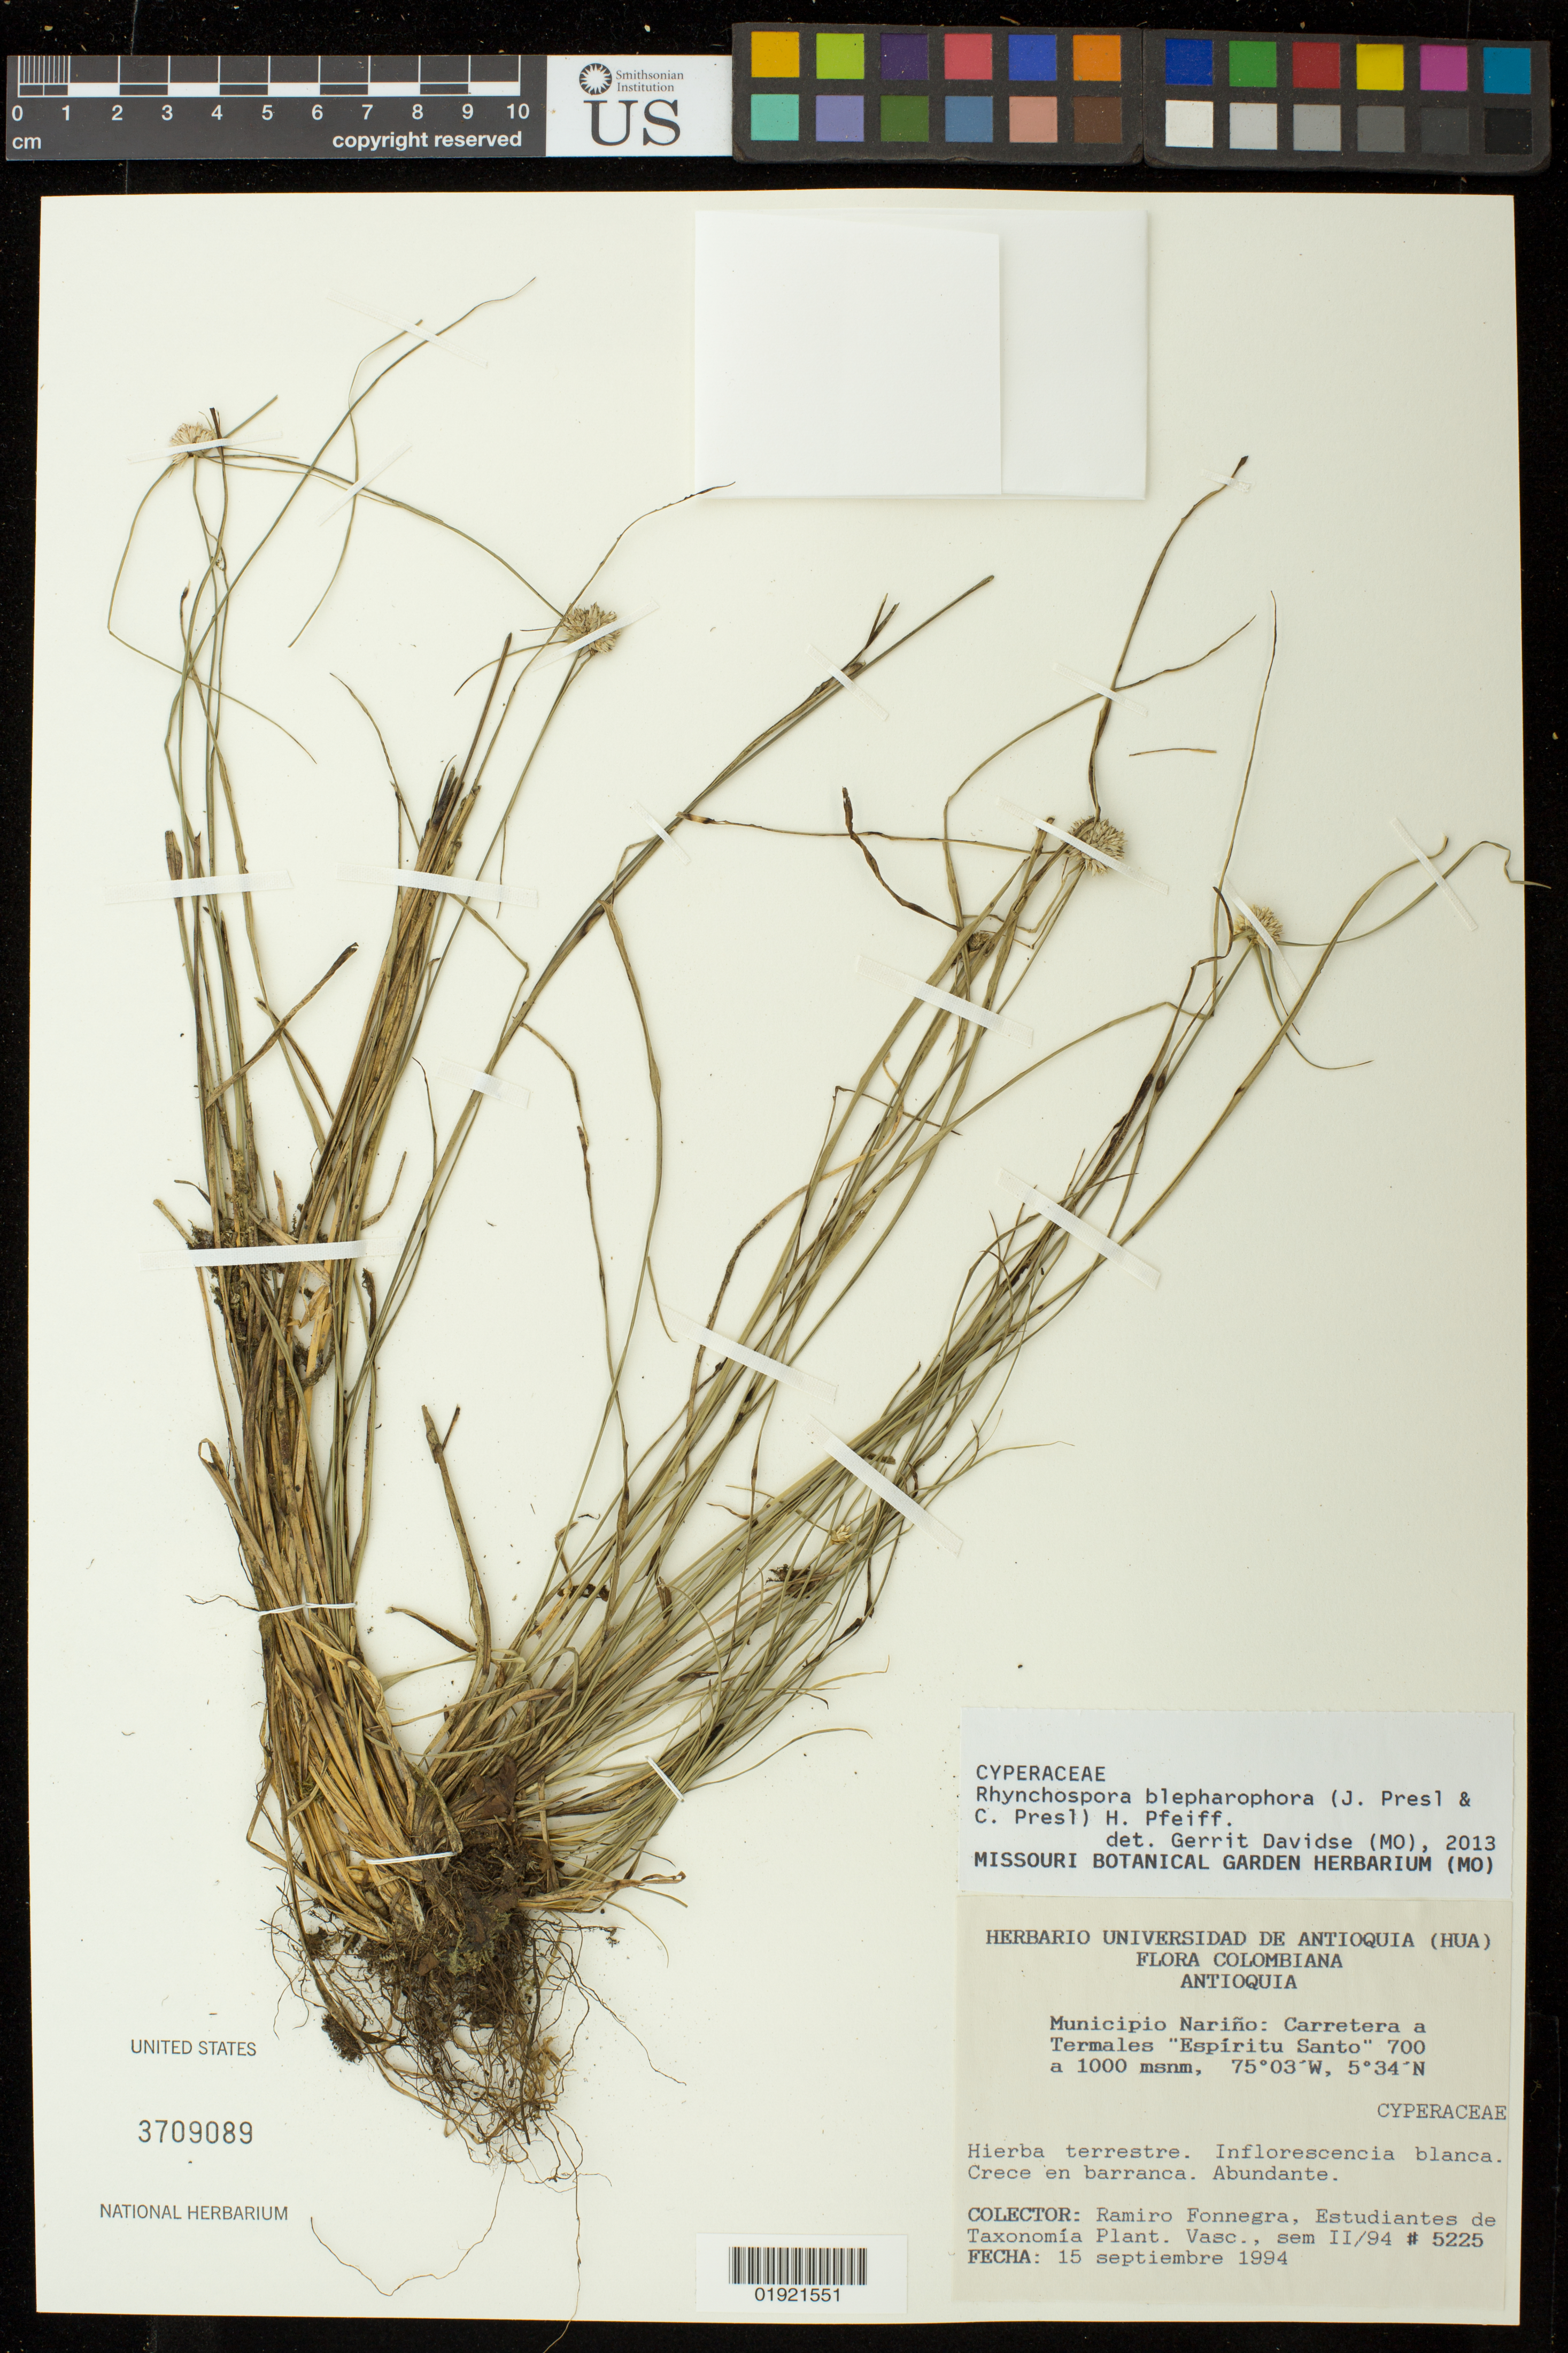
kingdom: Plantae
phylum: Tracheophyta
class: Liliopsida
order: Poales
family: Cyperaceae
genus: Rhynchospora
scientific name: Rhynchospora blepharophora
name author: (J. Presl & C. Presl) H. Pfeiff.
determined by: Davidse, Gerrit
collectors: R. Fonnegra & Estudiantes de Taxonomía de Plant. Vasculares sem., II/94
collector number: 5225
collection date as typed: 15 septiembre 1994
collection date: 1994-09-15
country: Colombia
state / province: Antioquia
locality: Antioquia, Municipio Narino: Carretera a Termales "Espiritu Santo"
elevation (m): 700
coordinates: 5 34 N, 75 03 W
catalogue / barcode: US 3709089